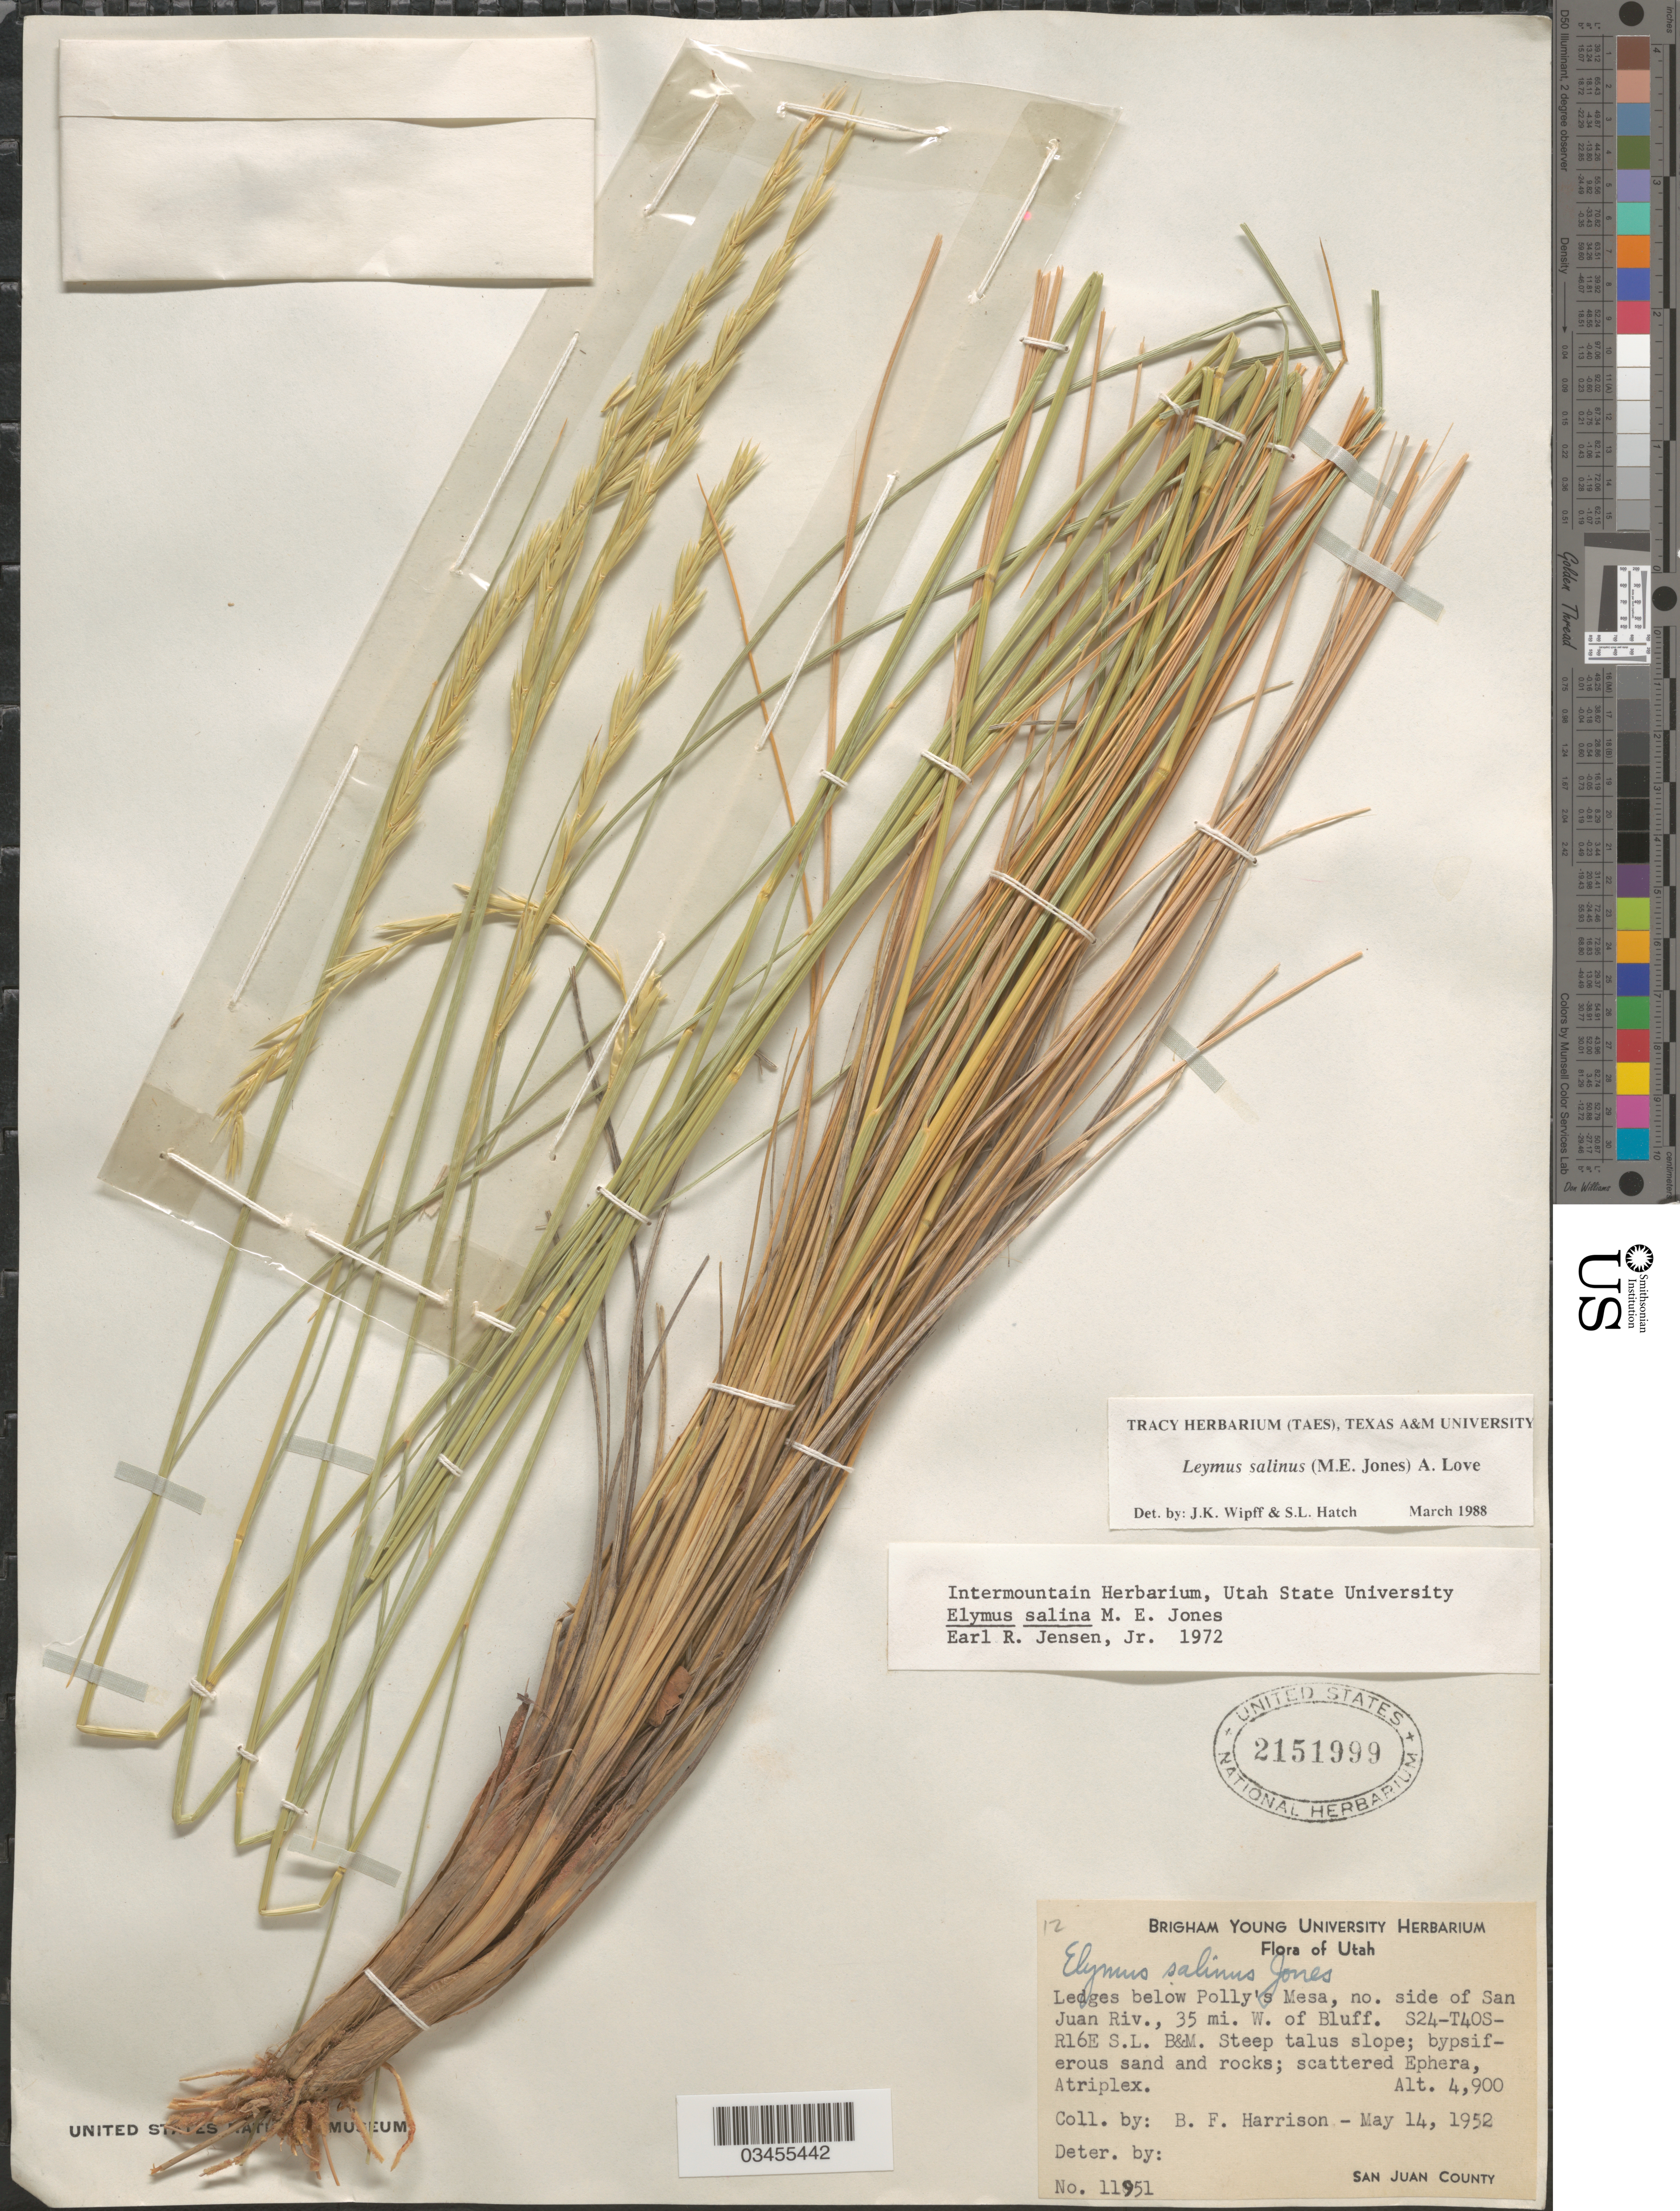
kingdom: Plantae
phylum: Tracheophyta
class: Liliopsida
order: Poales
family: Poaceae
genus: Leymus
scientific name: Leymus salina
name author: (M.E. Jones) Á. Löve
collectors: B. F. Harrison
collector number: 11951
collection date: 1952-05-14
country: United States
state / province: Utah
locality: Ledges below Polly's Mesa, no. side of San Juan Riv., 35 mi. W. of Bluff. S24-T40S-R16E. San Juan County.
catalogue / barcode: US 2151999